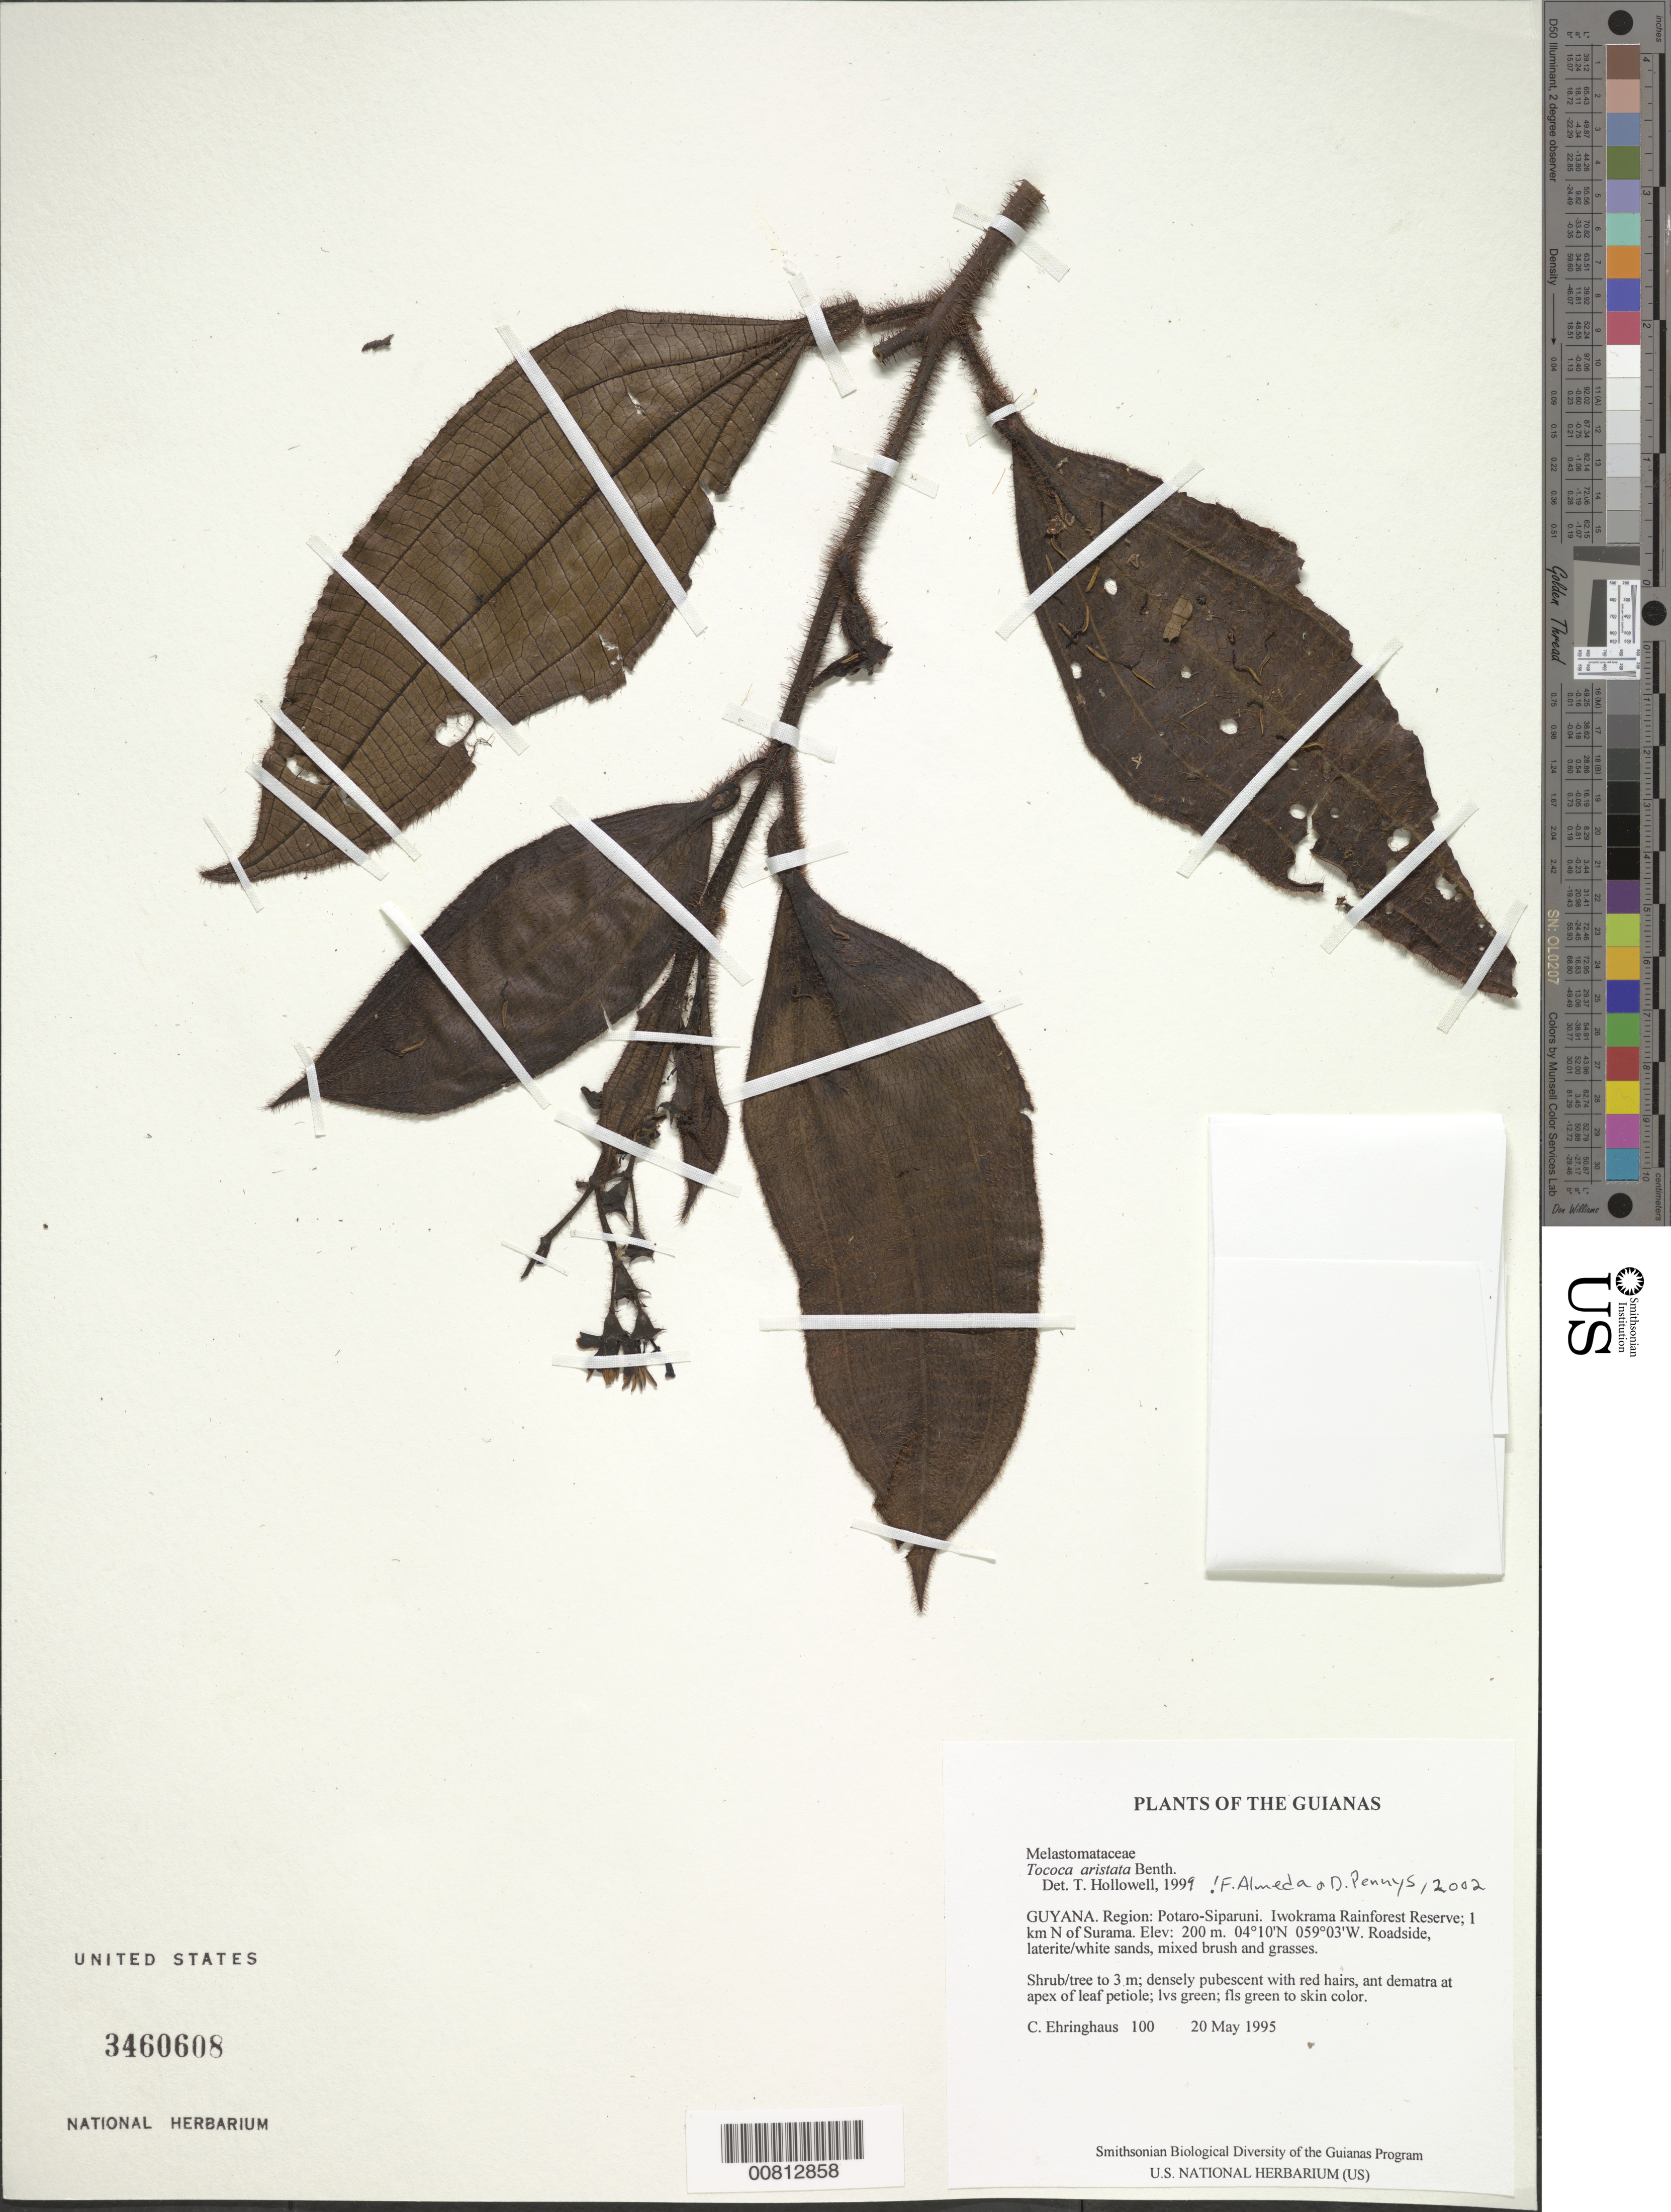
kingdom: Plantae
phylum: Tracheophyta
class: Magnoliopsida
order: Myrtales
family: Melastomataceae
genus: Tococa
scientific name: Tococa aristata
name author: Benth.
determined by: Almeda, F.; Penneys, D. S.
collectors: C. Ehringhaus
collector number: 100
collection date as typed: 20 May 1995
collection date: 1995-05-20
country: Guyana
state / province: Potaro-Siparuni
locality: Iwokrama Rainforest Reserve; 1 km N of Surama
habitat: Roadside, laterite/white sands, mixed brush and grasses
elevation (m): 200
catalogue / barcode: US 3460608